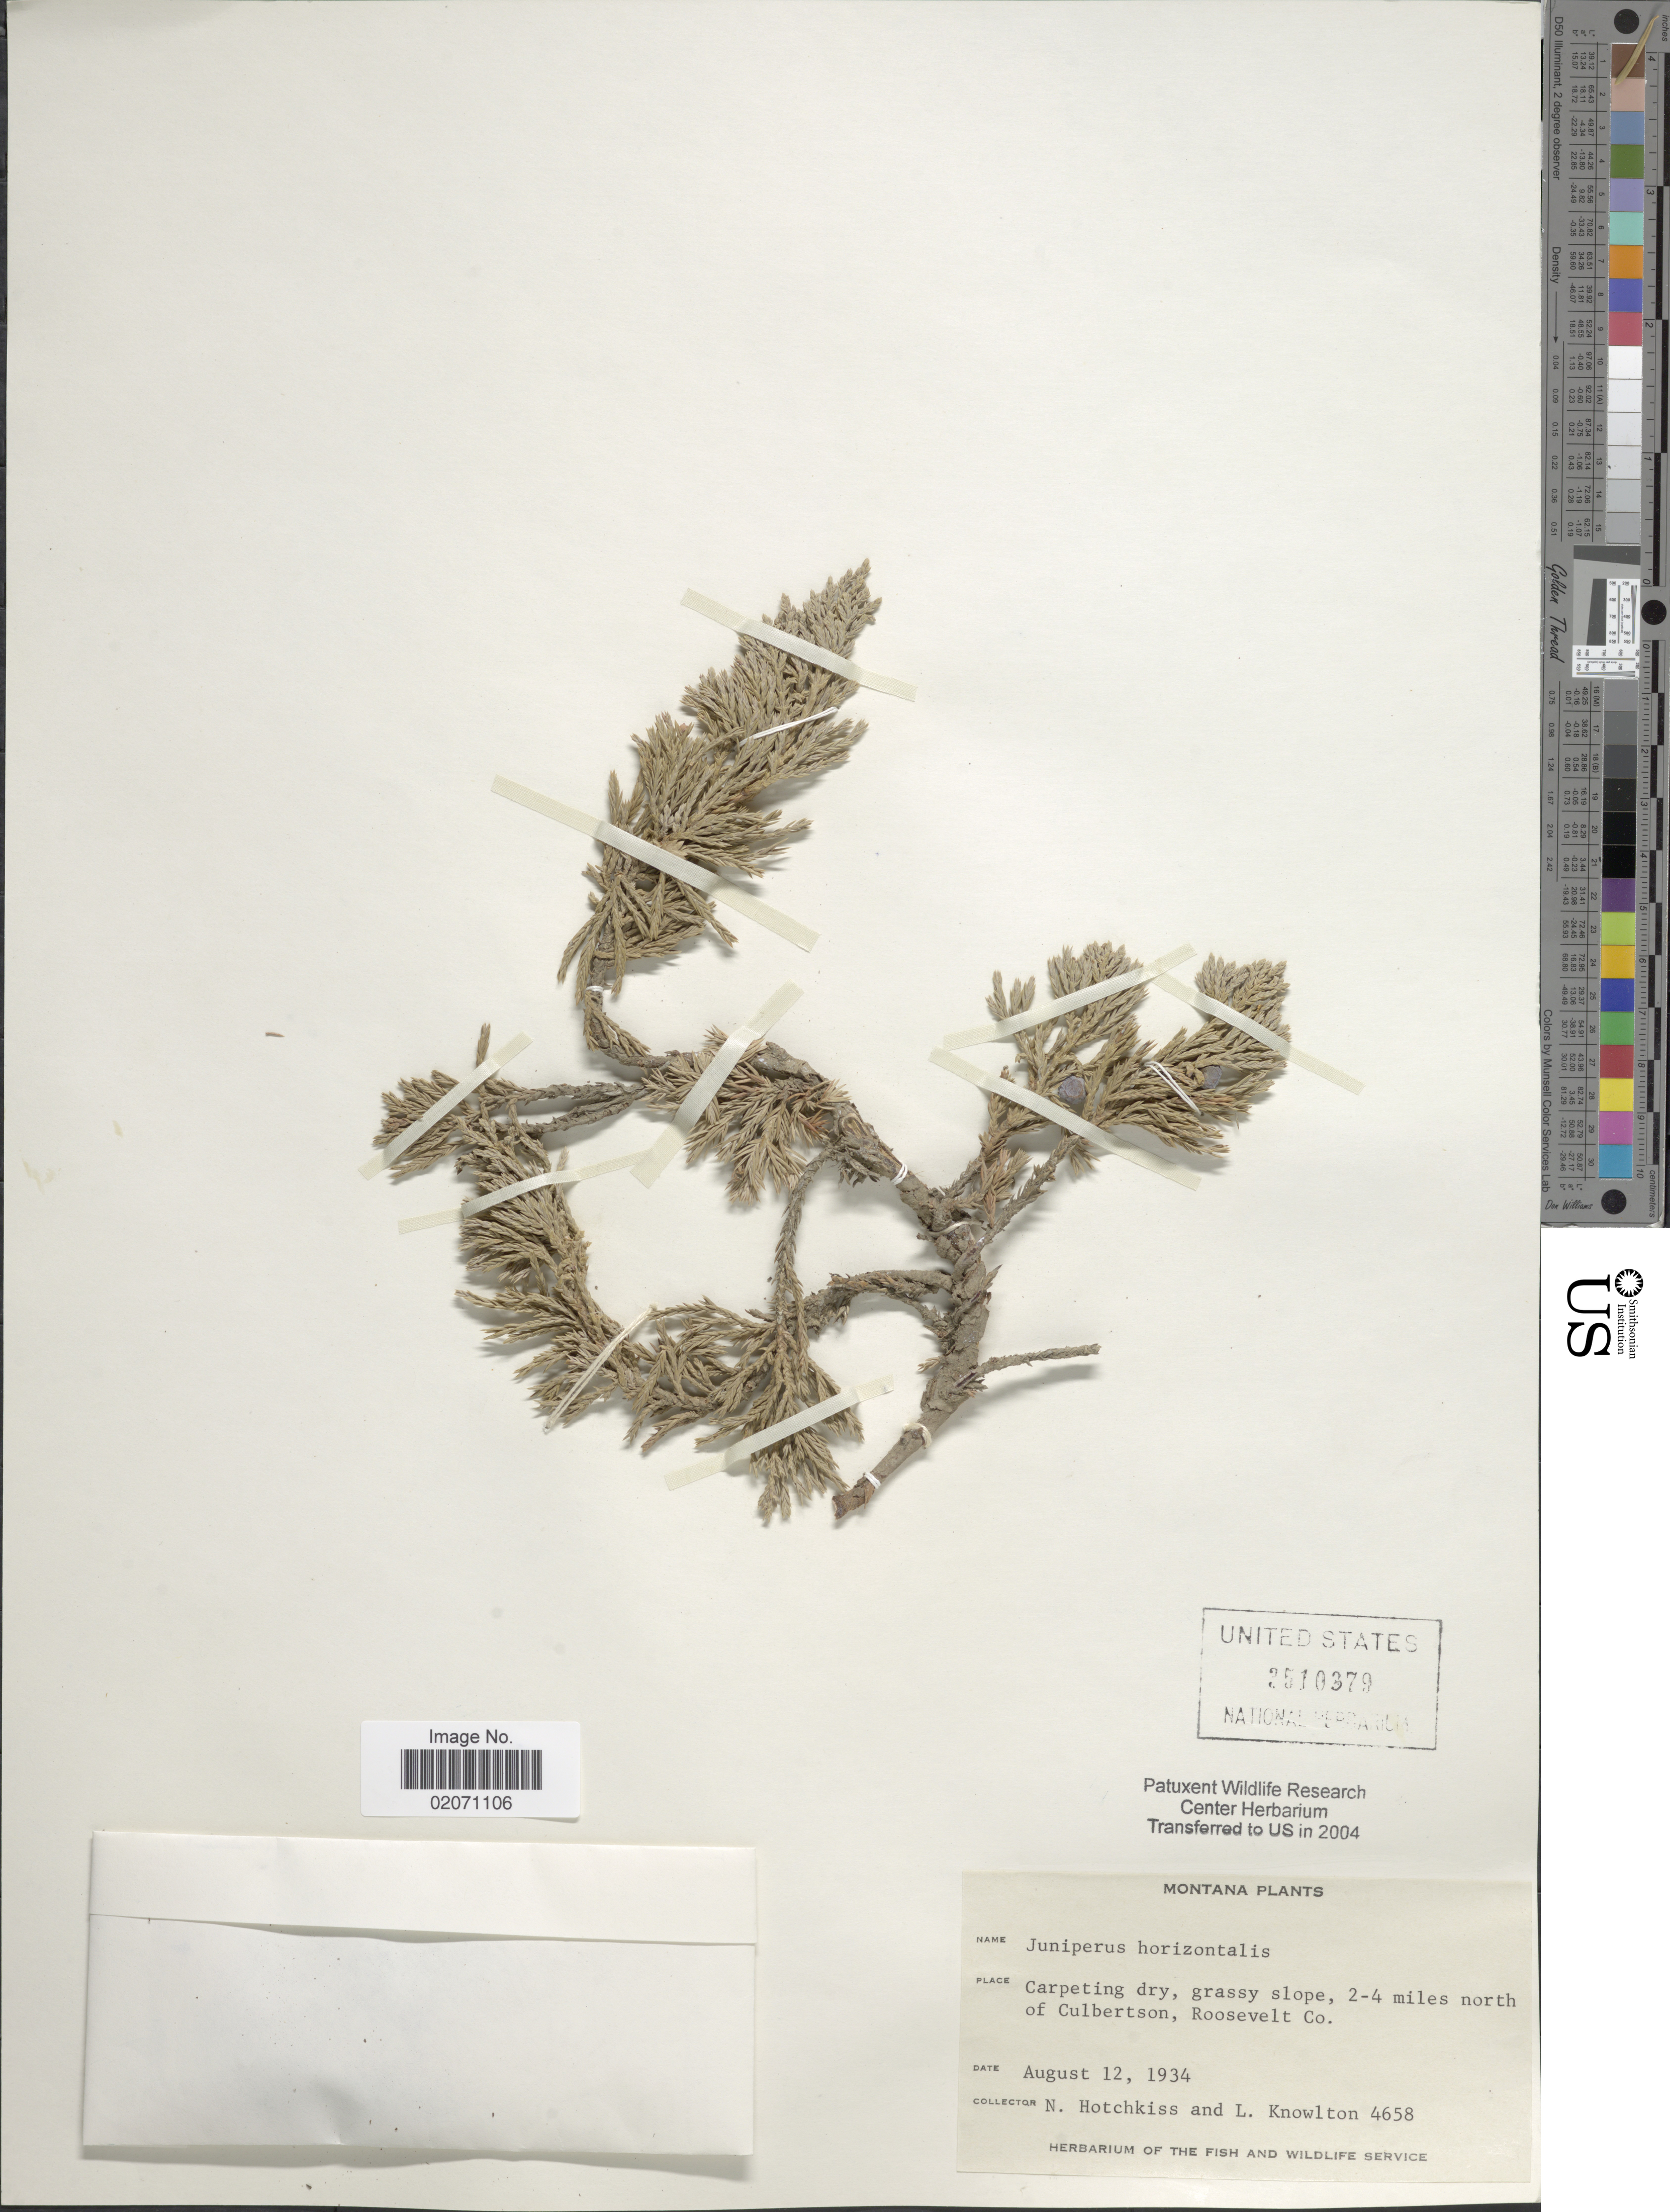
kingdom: Plantae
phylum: Tracheophyta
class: Pinopsida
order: Pinales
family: Cupressaceae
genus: Juniperus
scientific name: Juniperus horizontalis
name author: Moench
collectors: N. Hotchkiss & L. Knowlton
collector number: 4658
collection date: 1934-08-12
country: United States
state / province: Montana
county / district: Roosevelt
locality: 2-4 miles N of Culbertson.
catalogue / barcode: US 3510379